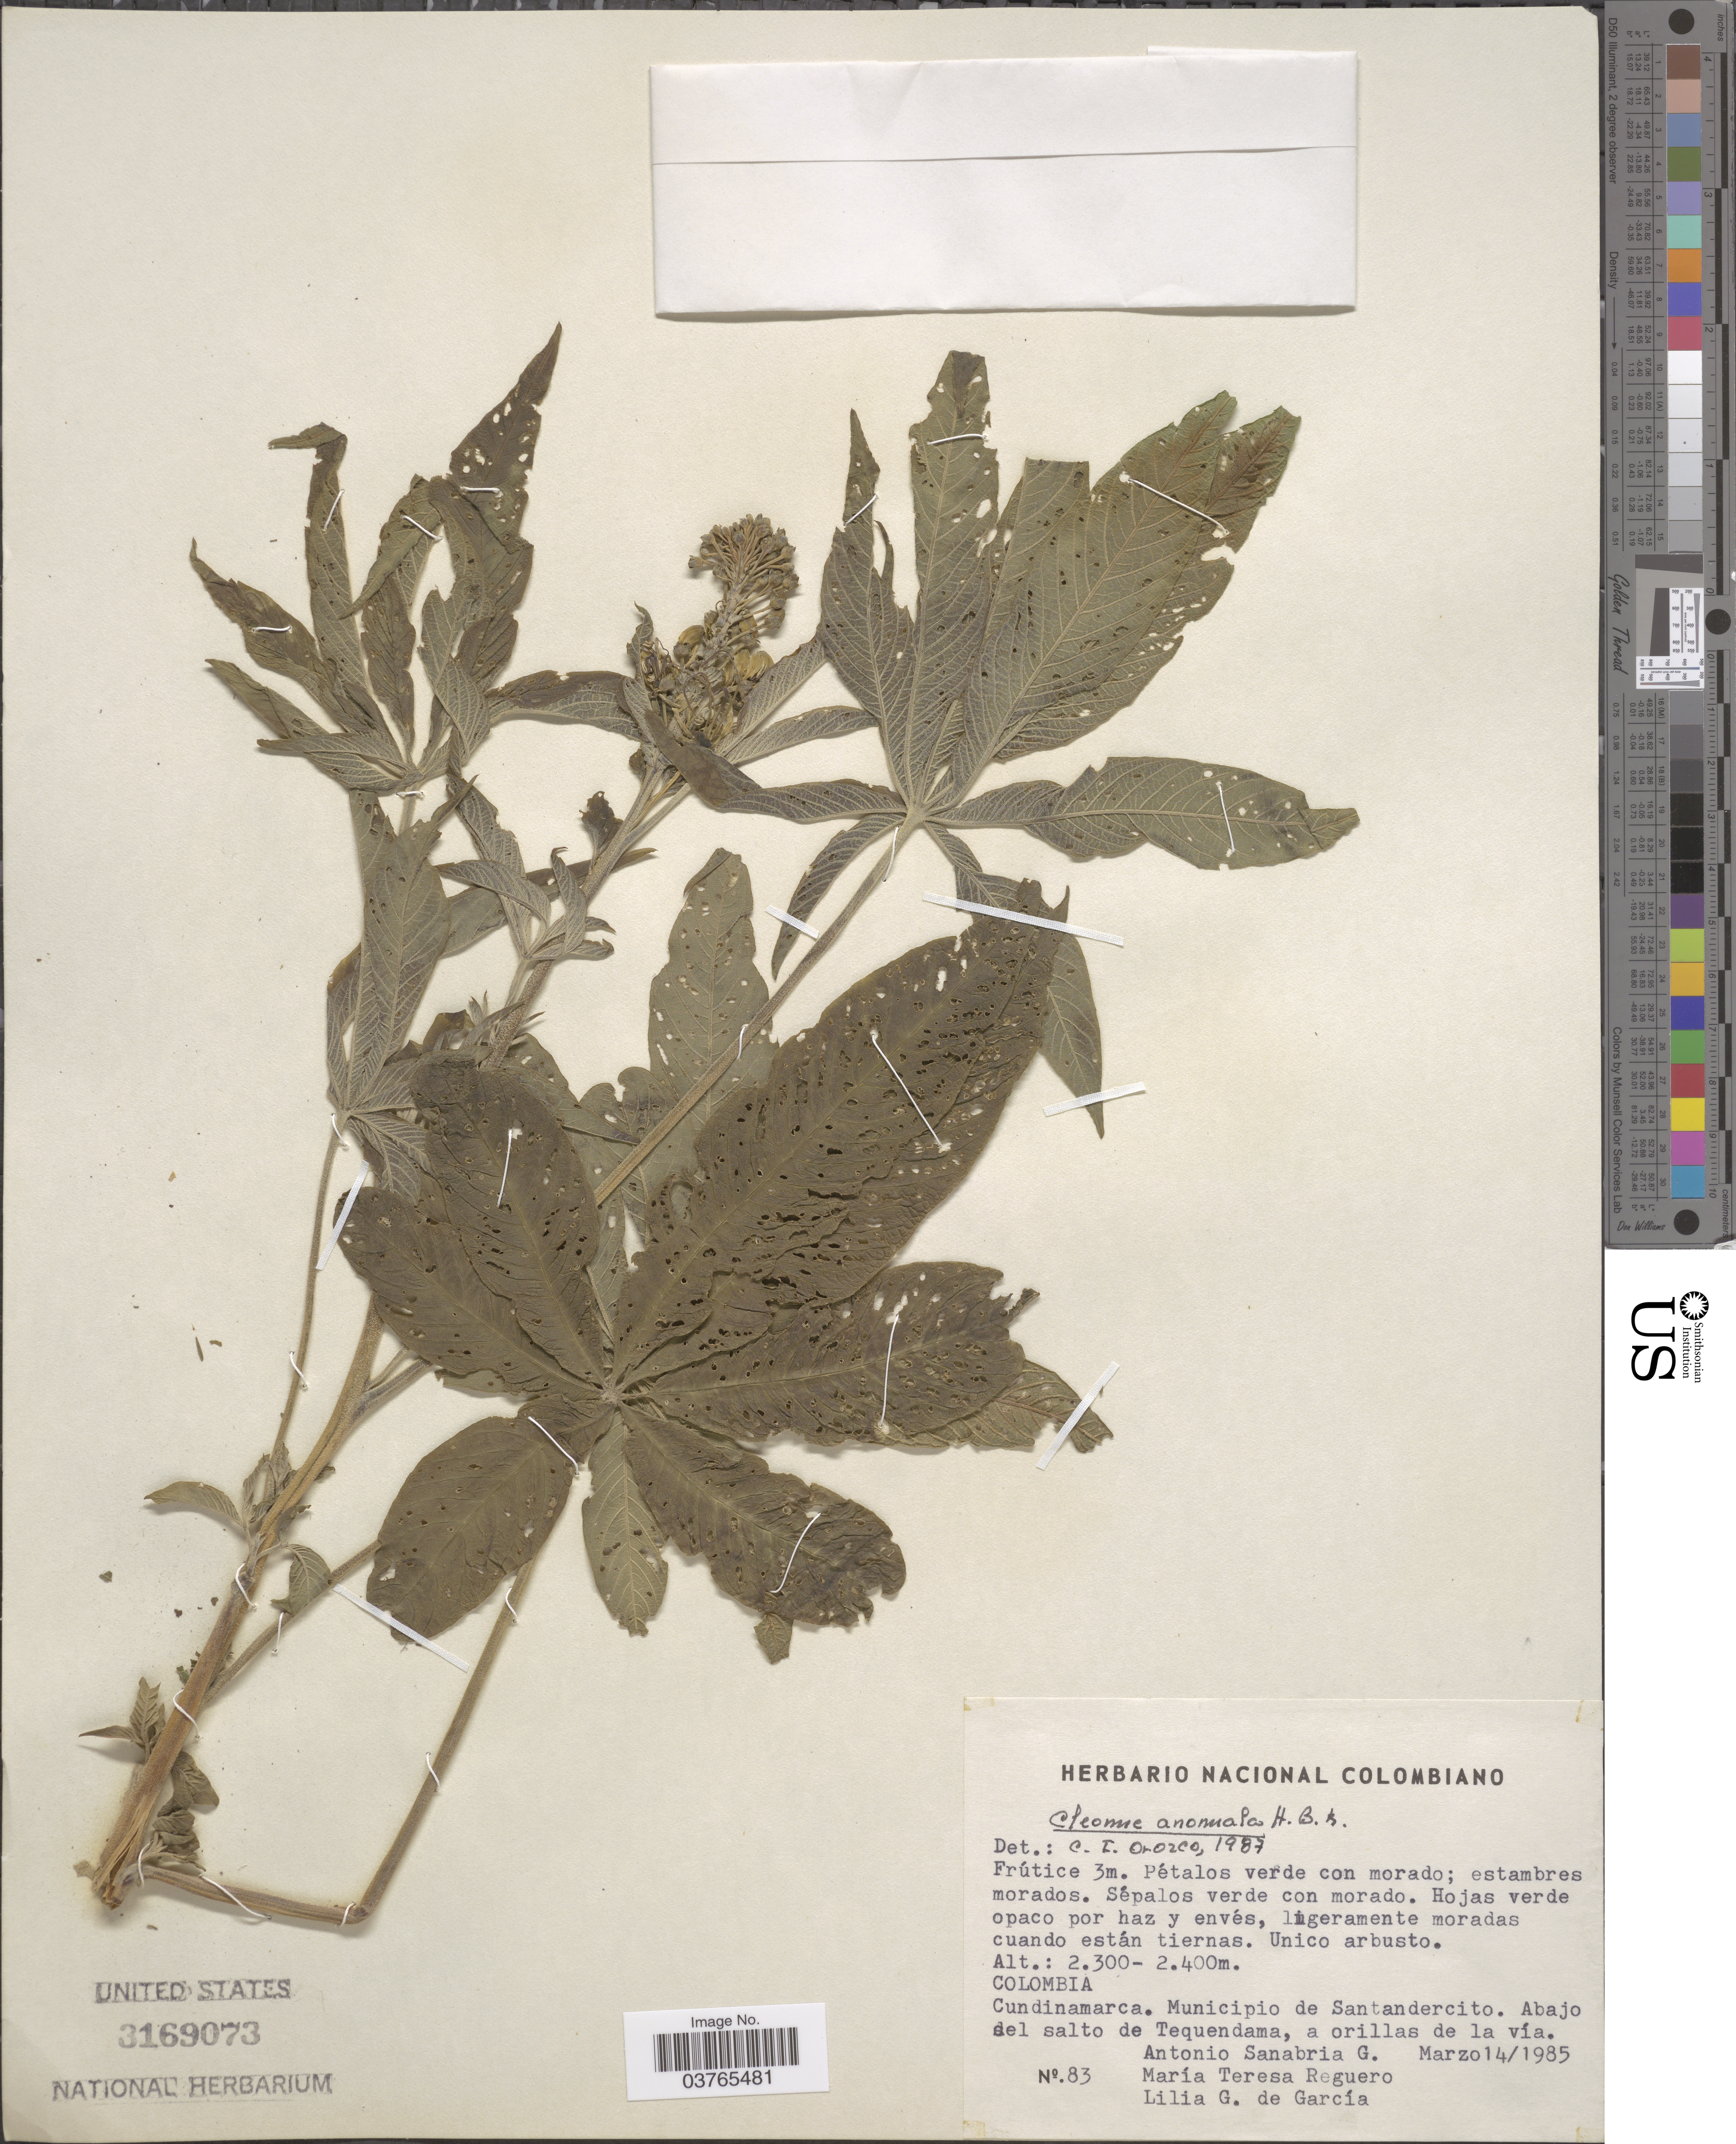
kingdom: Plantae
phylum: Tracheophyta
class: Magnoliopsida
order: Brassicales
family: Cleomaceae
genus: Andinocleome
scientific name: Andinocleome anomala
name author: (Kunth) Iltis ex E.M. McGinty & Roalson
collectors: A. Sanabria G., M. Reguero & L. De García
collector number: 83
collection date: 1985-03-14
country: Colombia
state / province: Cundinamarca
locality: Municipio de Santandercito. Abajo del salto de Tequendama, a orillas de la vía.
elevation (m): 2300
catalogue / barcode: US 3169073